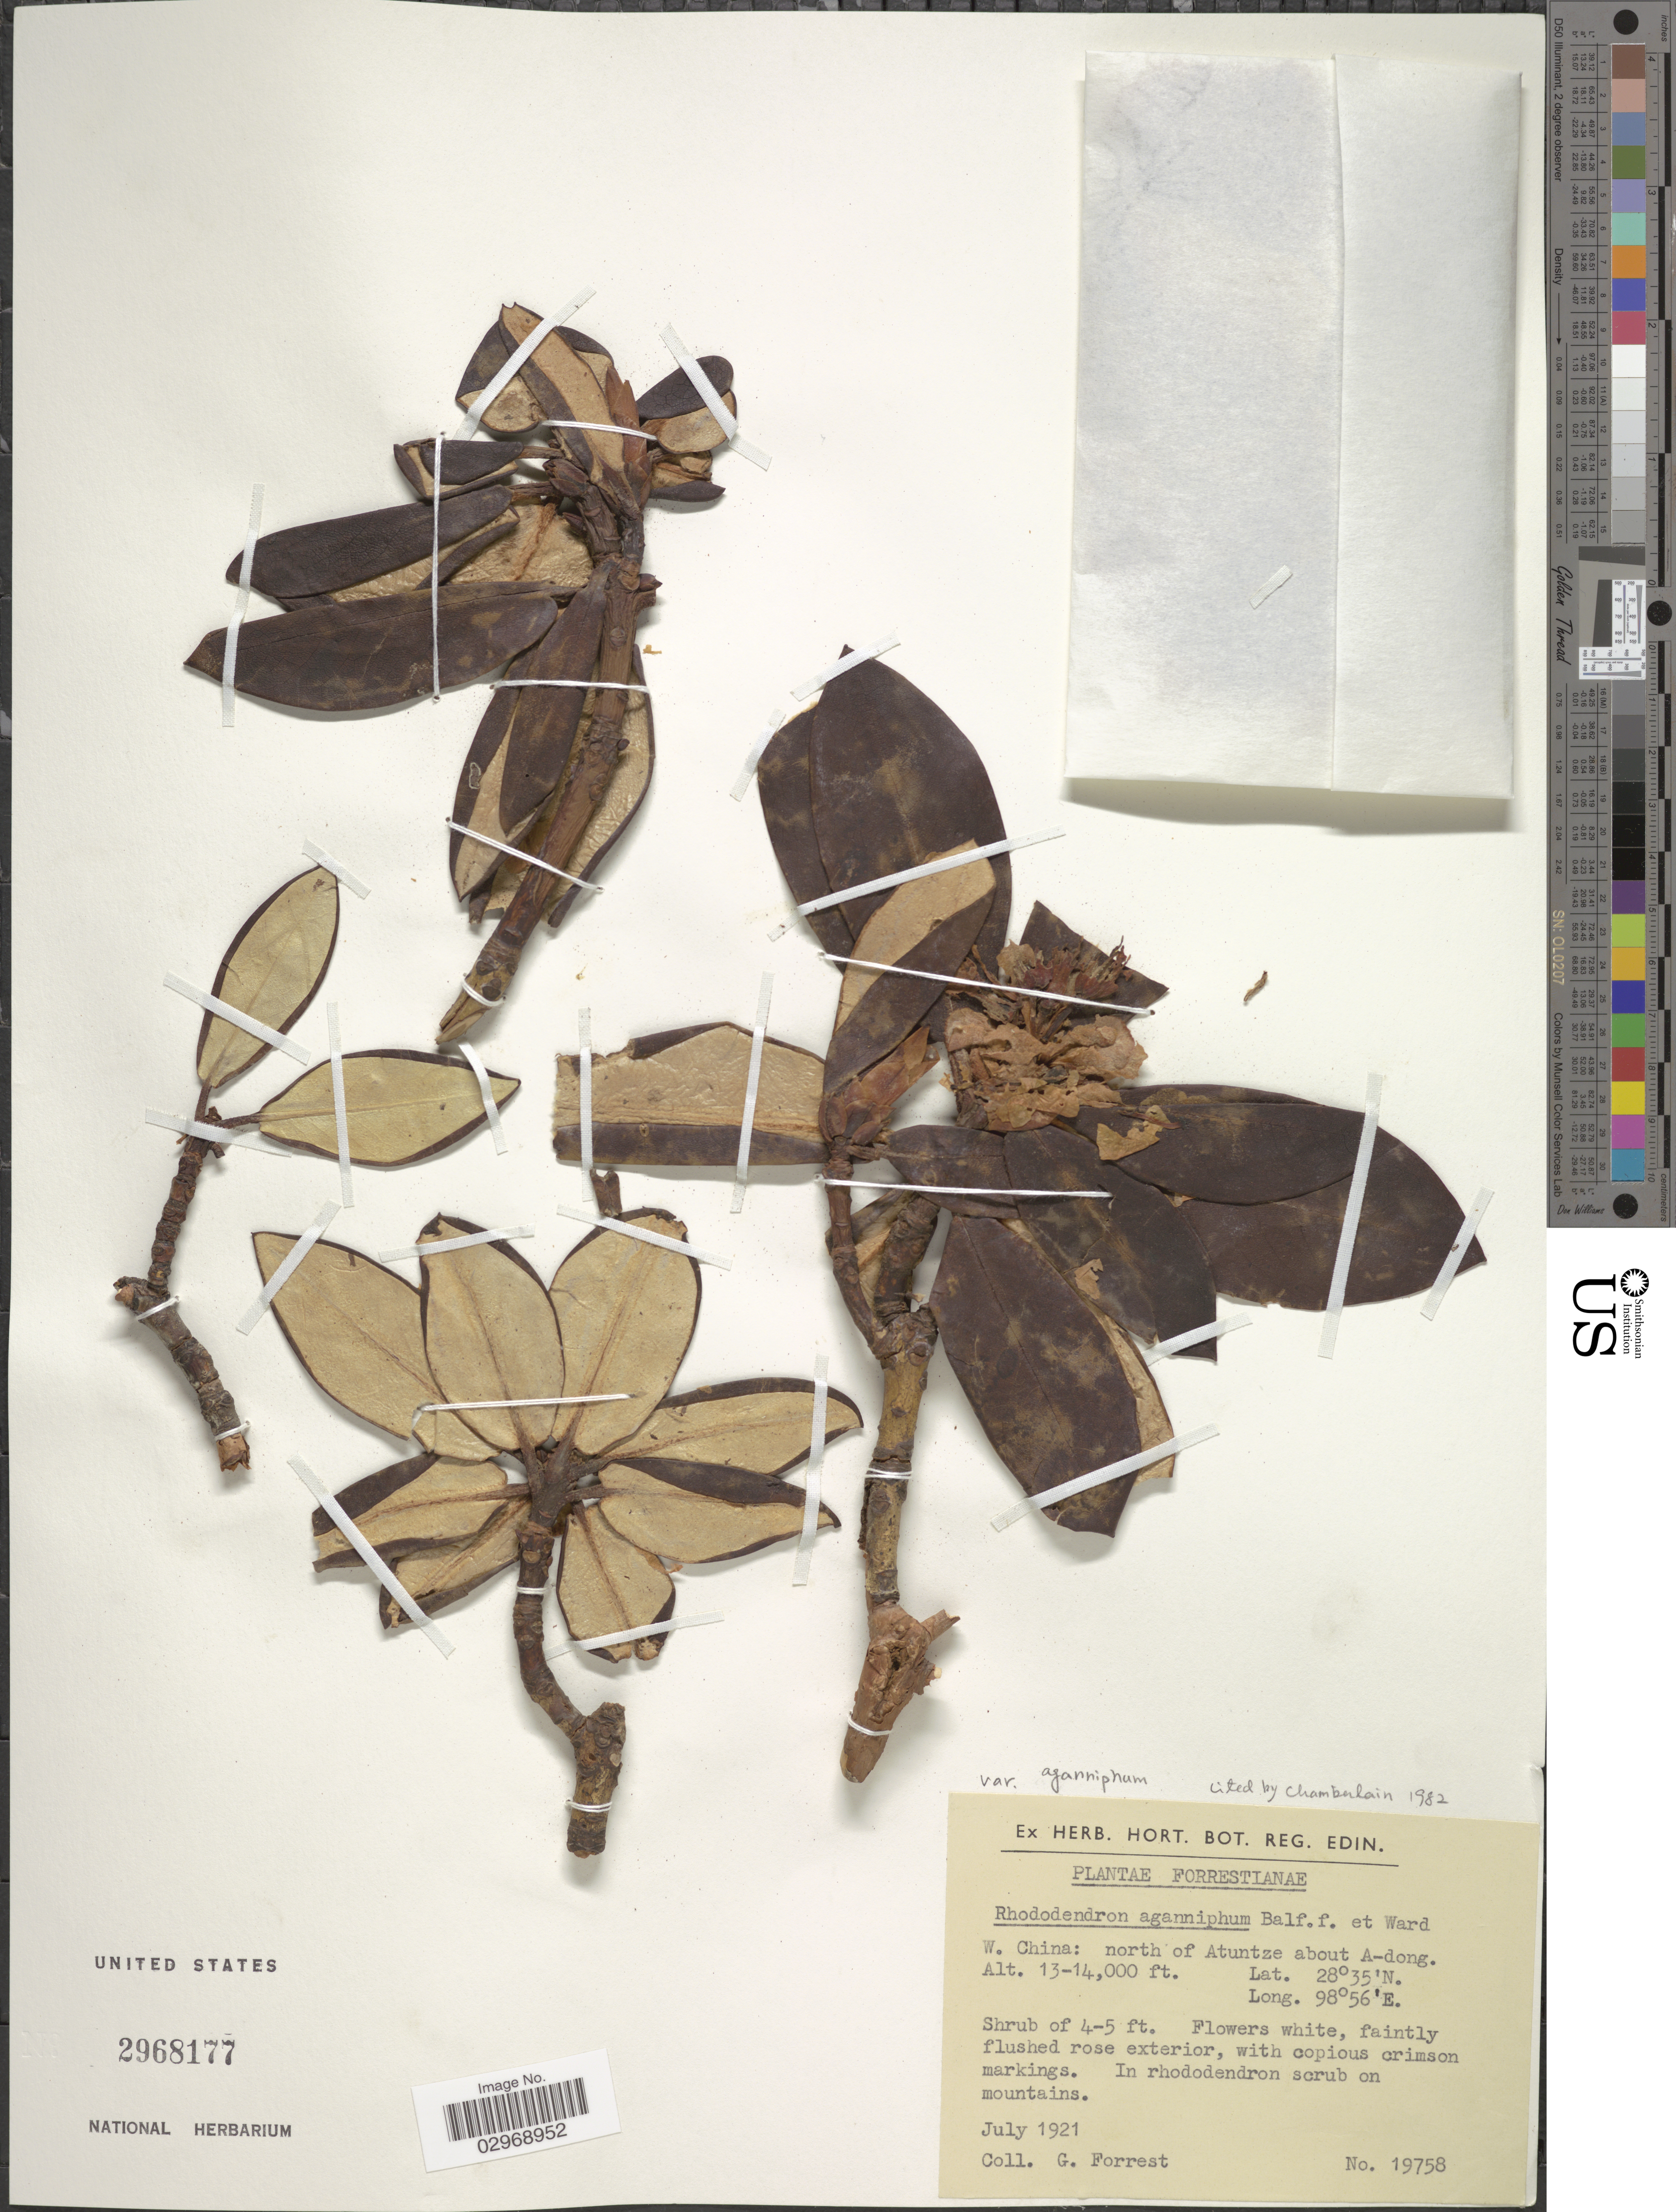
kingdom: Plantae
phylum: Tracheophyta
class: Magnoliopsida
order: Ericales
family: Ericaceae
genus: Rhododendron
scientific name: Rhododendron aganniphum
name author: Balf. f. & Kingdon-Ward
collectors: G. Forrest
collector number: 19758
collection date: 1921-07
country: China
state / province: Yunnan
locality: W. China: north of Atuntze aboout A-dong.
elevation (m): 3962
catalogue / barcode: US 2968177